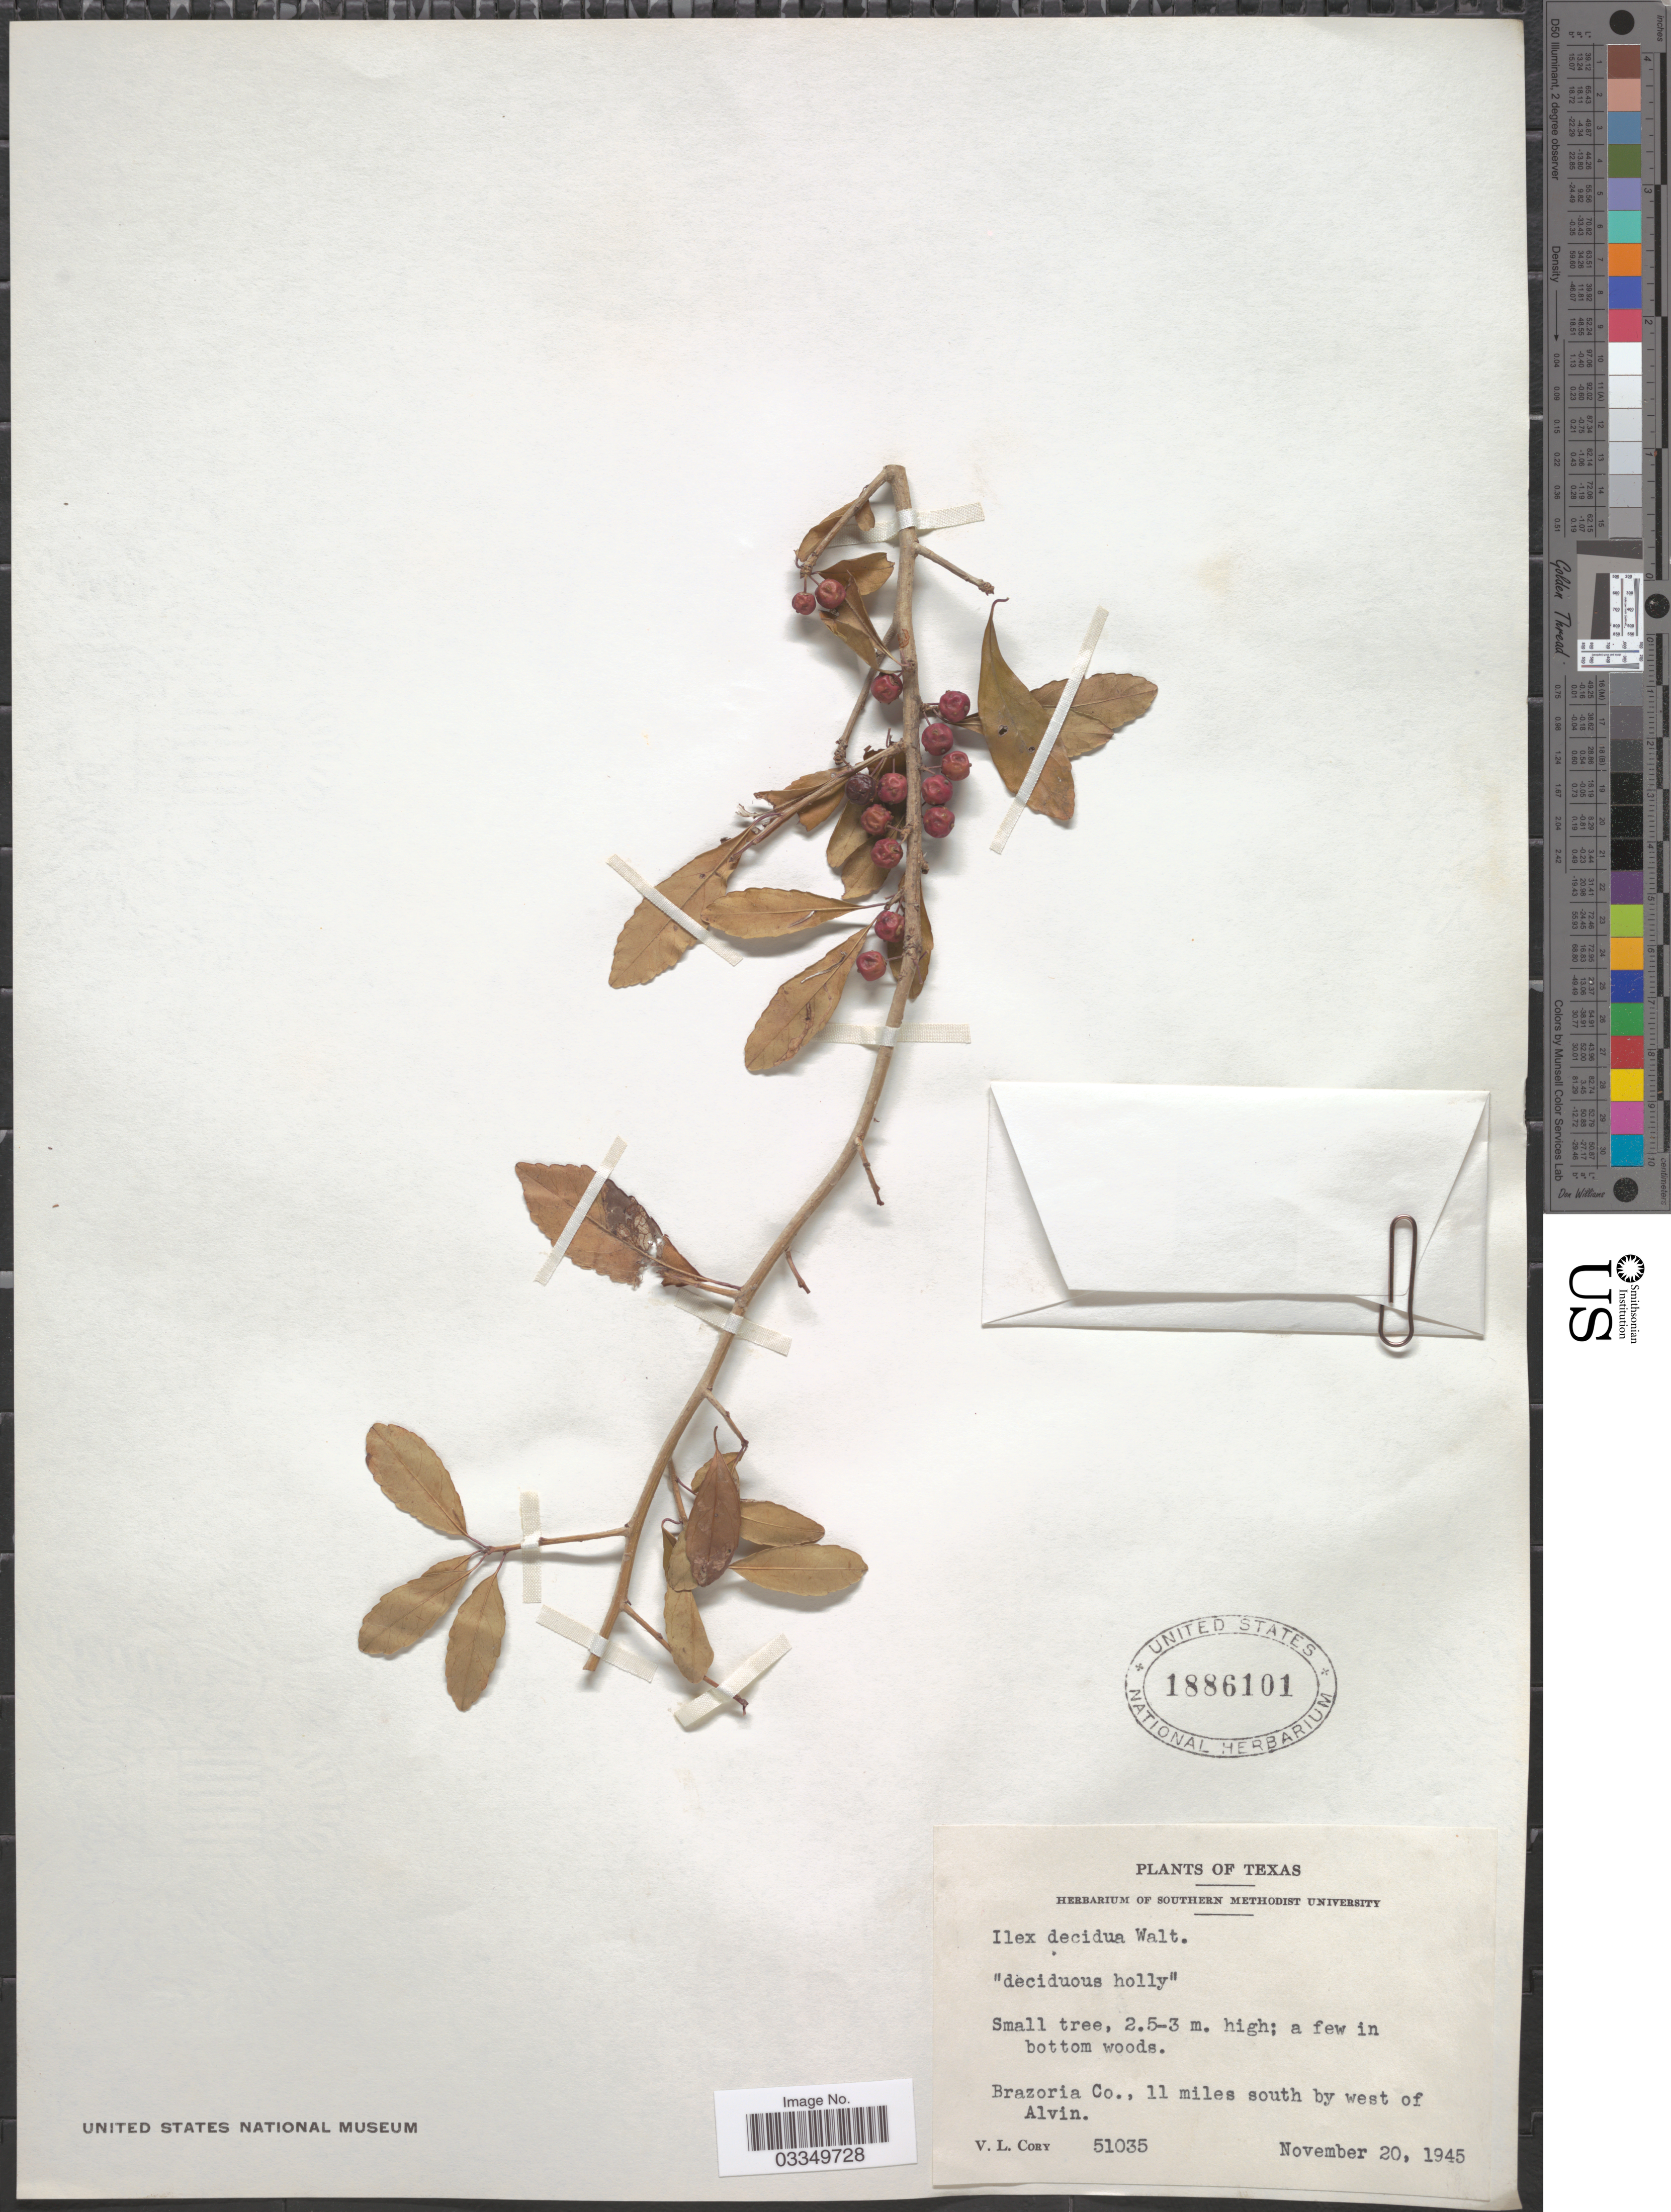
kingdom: Plantae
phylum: Tracheophyta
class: Magnoliopsida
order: Aquifoliales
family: Aquifoliaceae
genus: Ilex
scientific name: Ilex decidua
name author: Walter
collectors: V. Cory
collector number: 51035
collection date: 1945-11-20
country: United States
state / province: Texas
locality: Brazoria Co., 11 miles south by west of Alvin.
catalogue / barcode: US 1886101